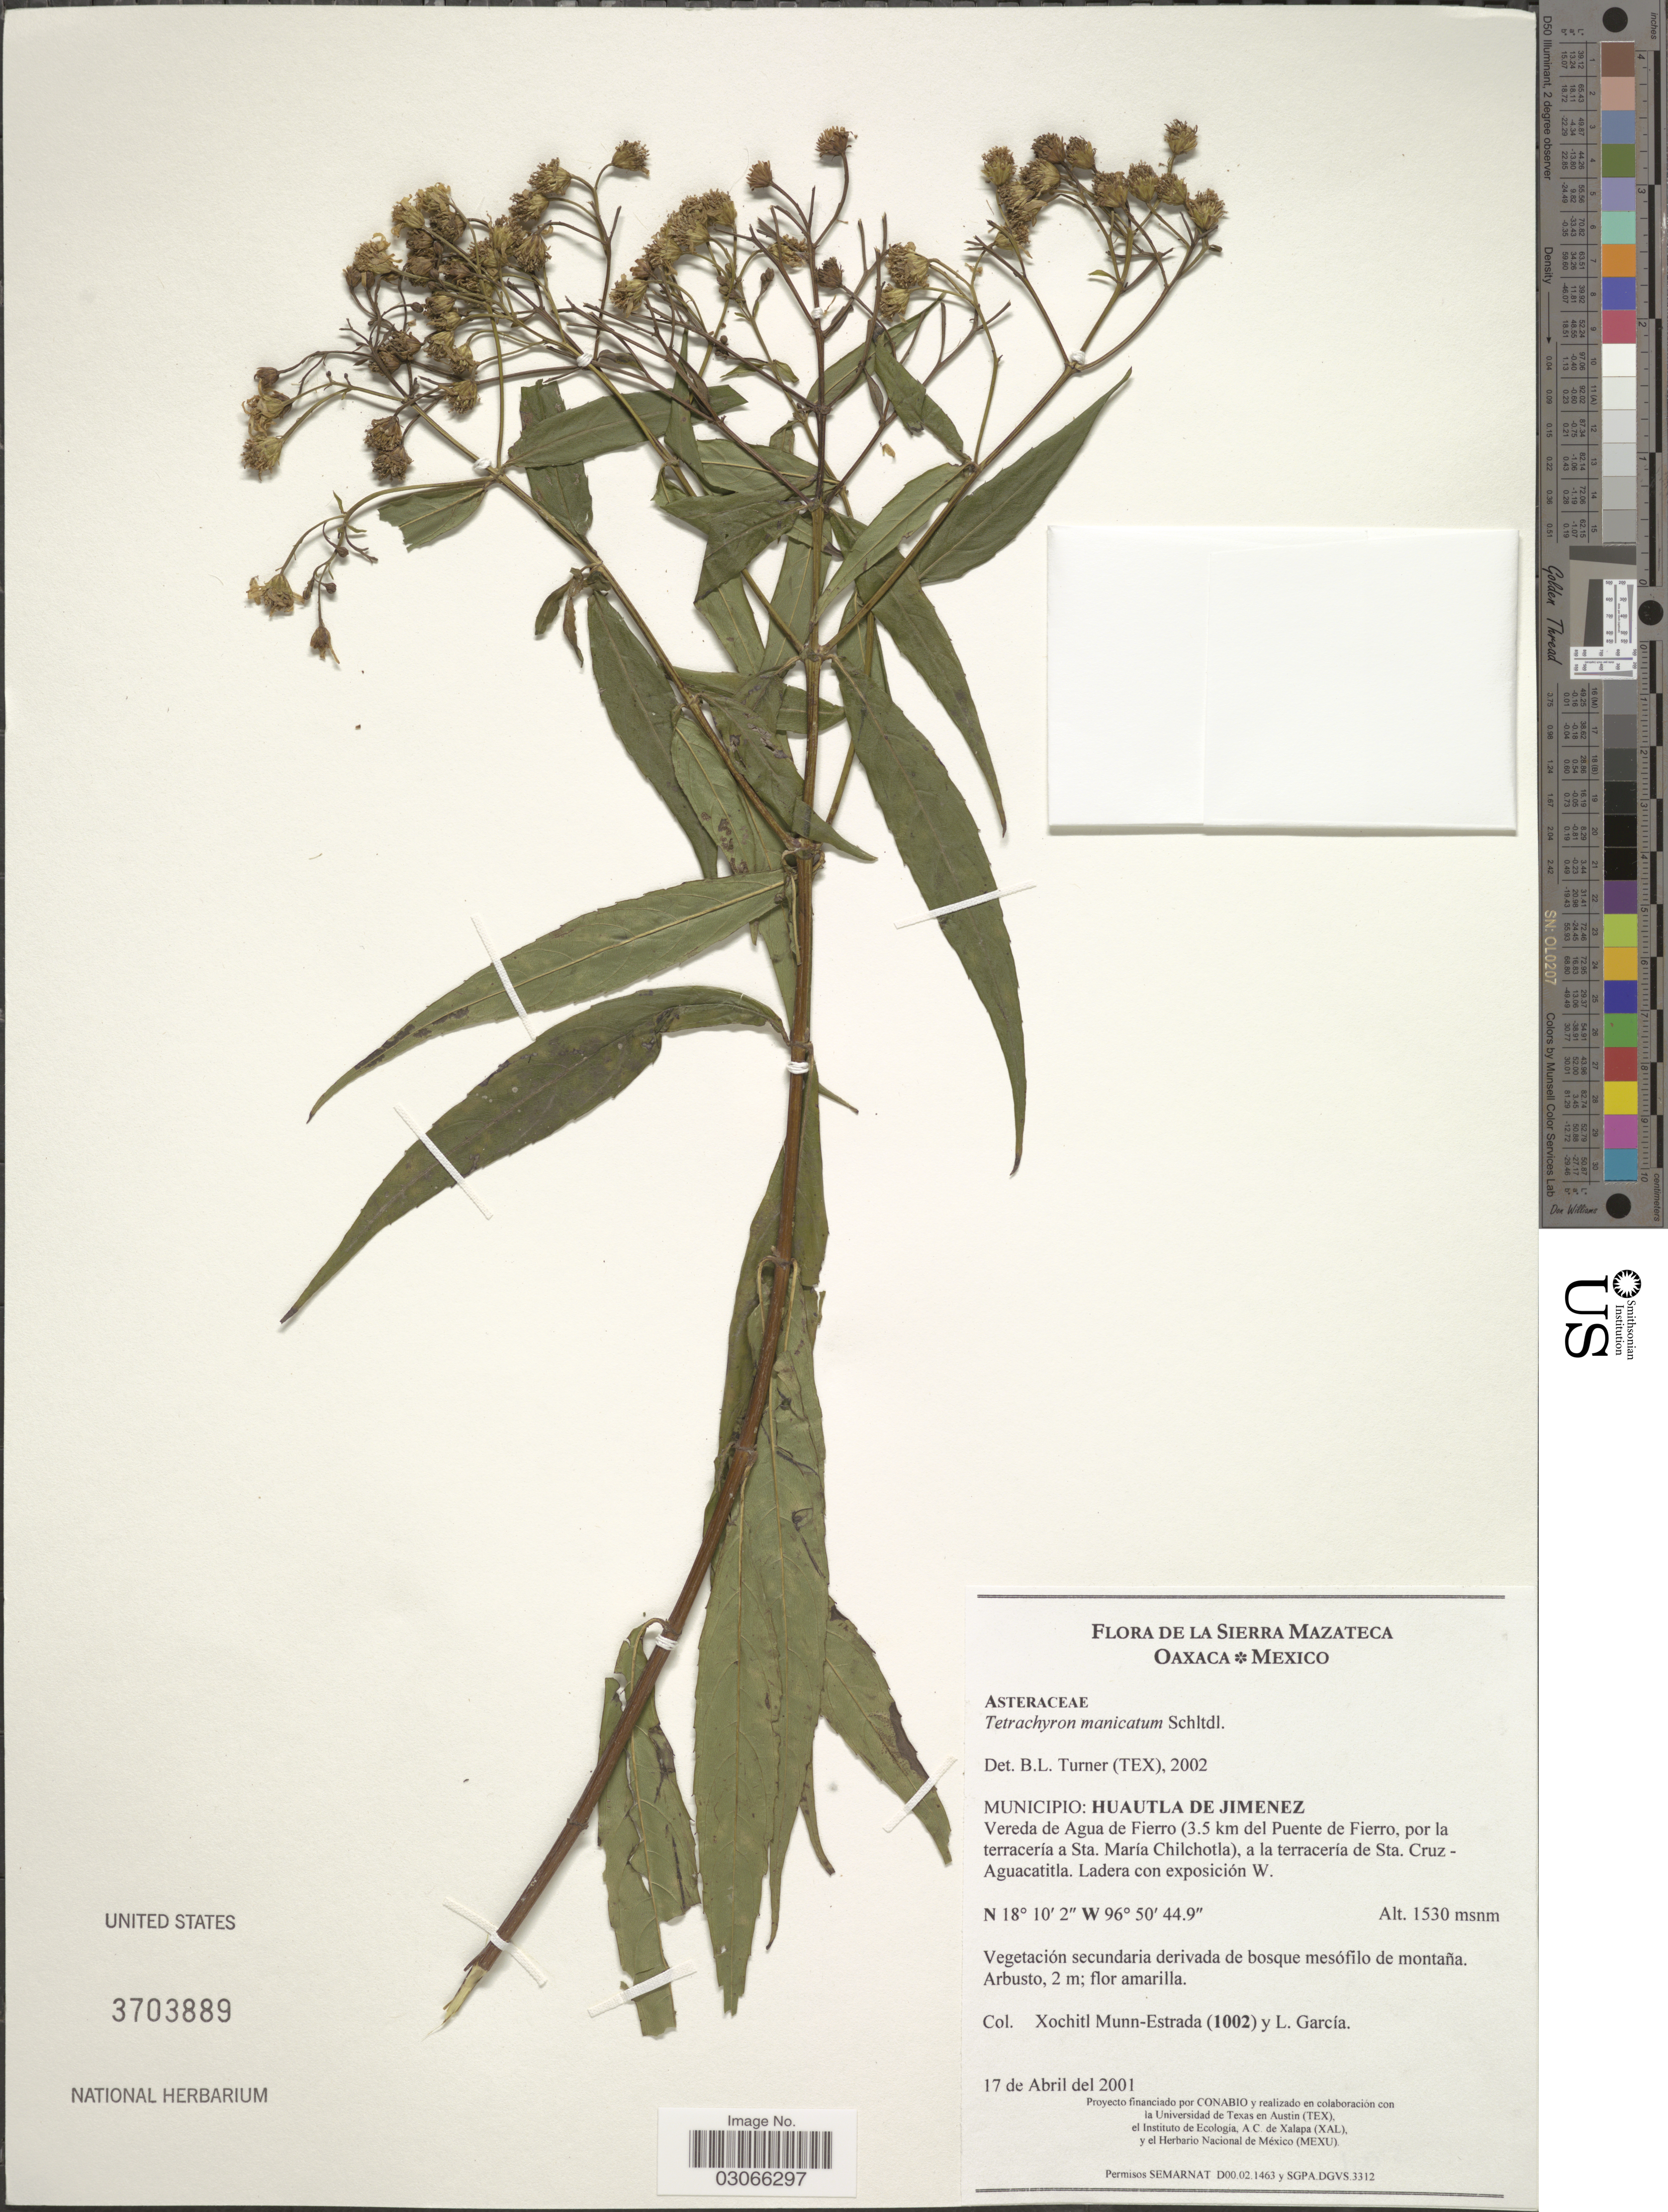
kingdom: Plantae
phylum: Tracheophyta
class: Magnoliopsida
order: Asterales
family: Asteraceae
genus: Tetrachyron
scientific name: Tetrachyron manicatum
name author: Schltdl.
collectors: X. Munn-Estrada & L. Garcia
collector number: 1002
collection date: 2001-04-17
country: Mexico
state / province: Oaxaca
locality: La Sierra Mazateca. Municipio: Huautla de Jimenez. Vereda de Agua de Fierro (3.5 km del Puente de Fierro, por la terracería a sta. María Chilchotla), a la terracería de Sta. Cruz - Aguacatitla. Ladera con exposición W.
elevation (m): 1530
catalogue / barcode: US 3703889